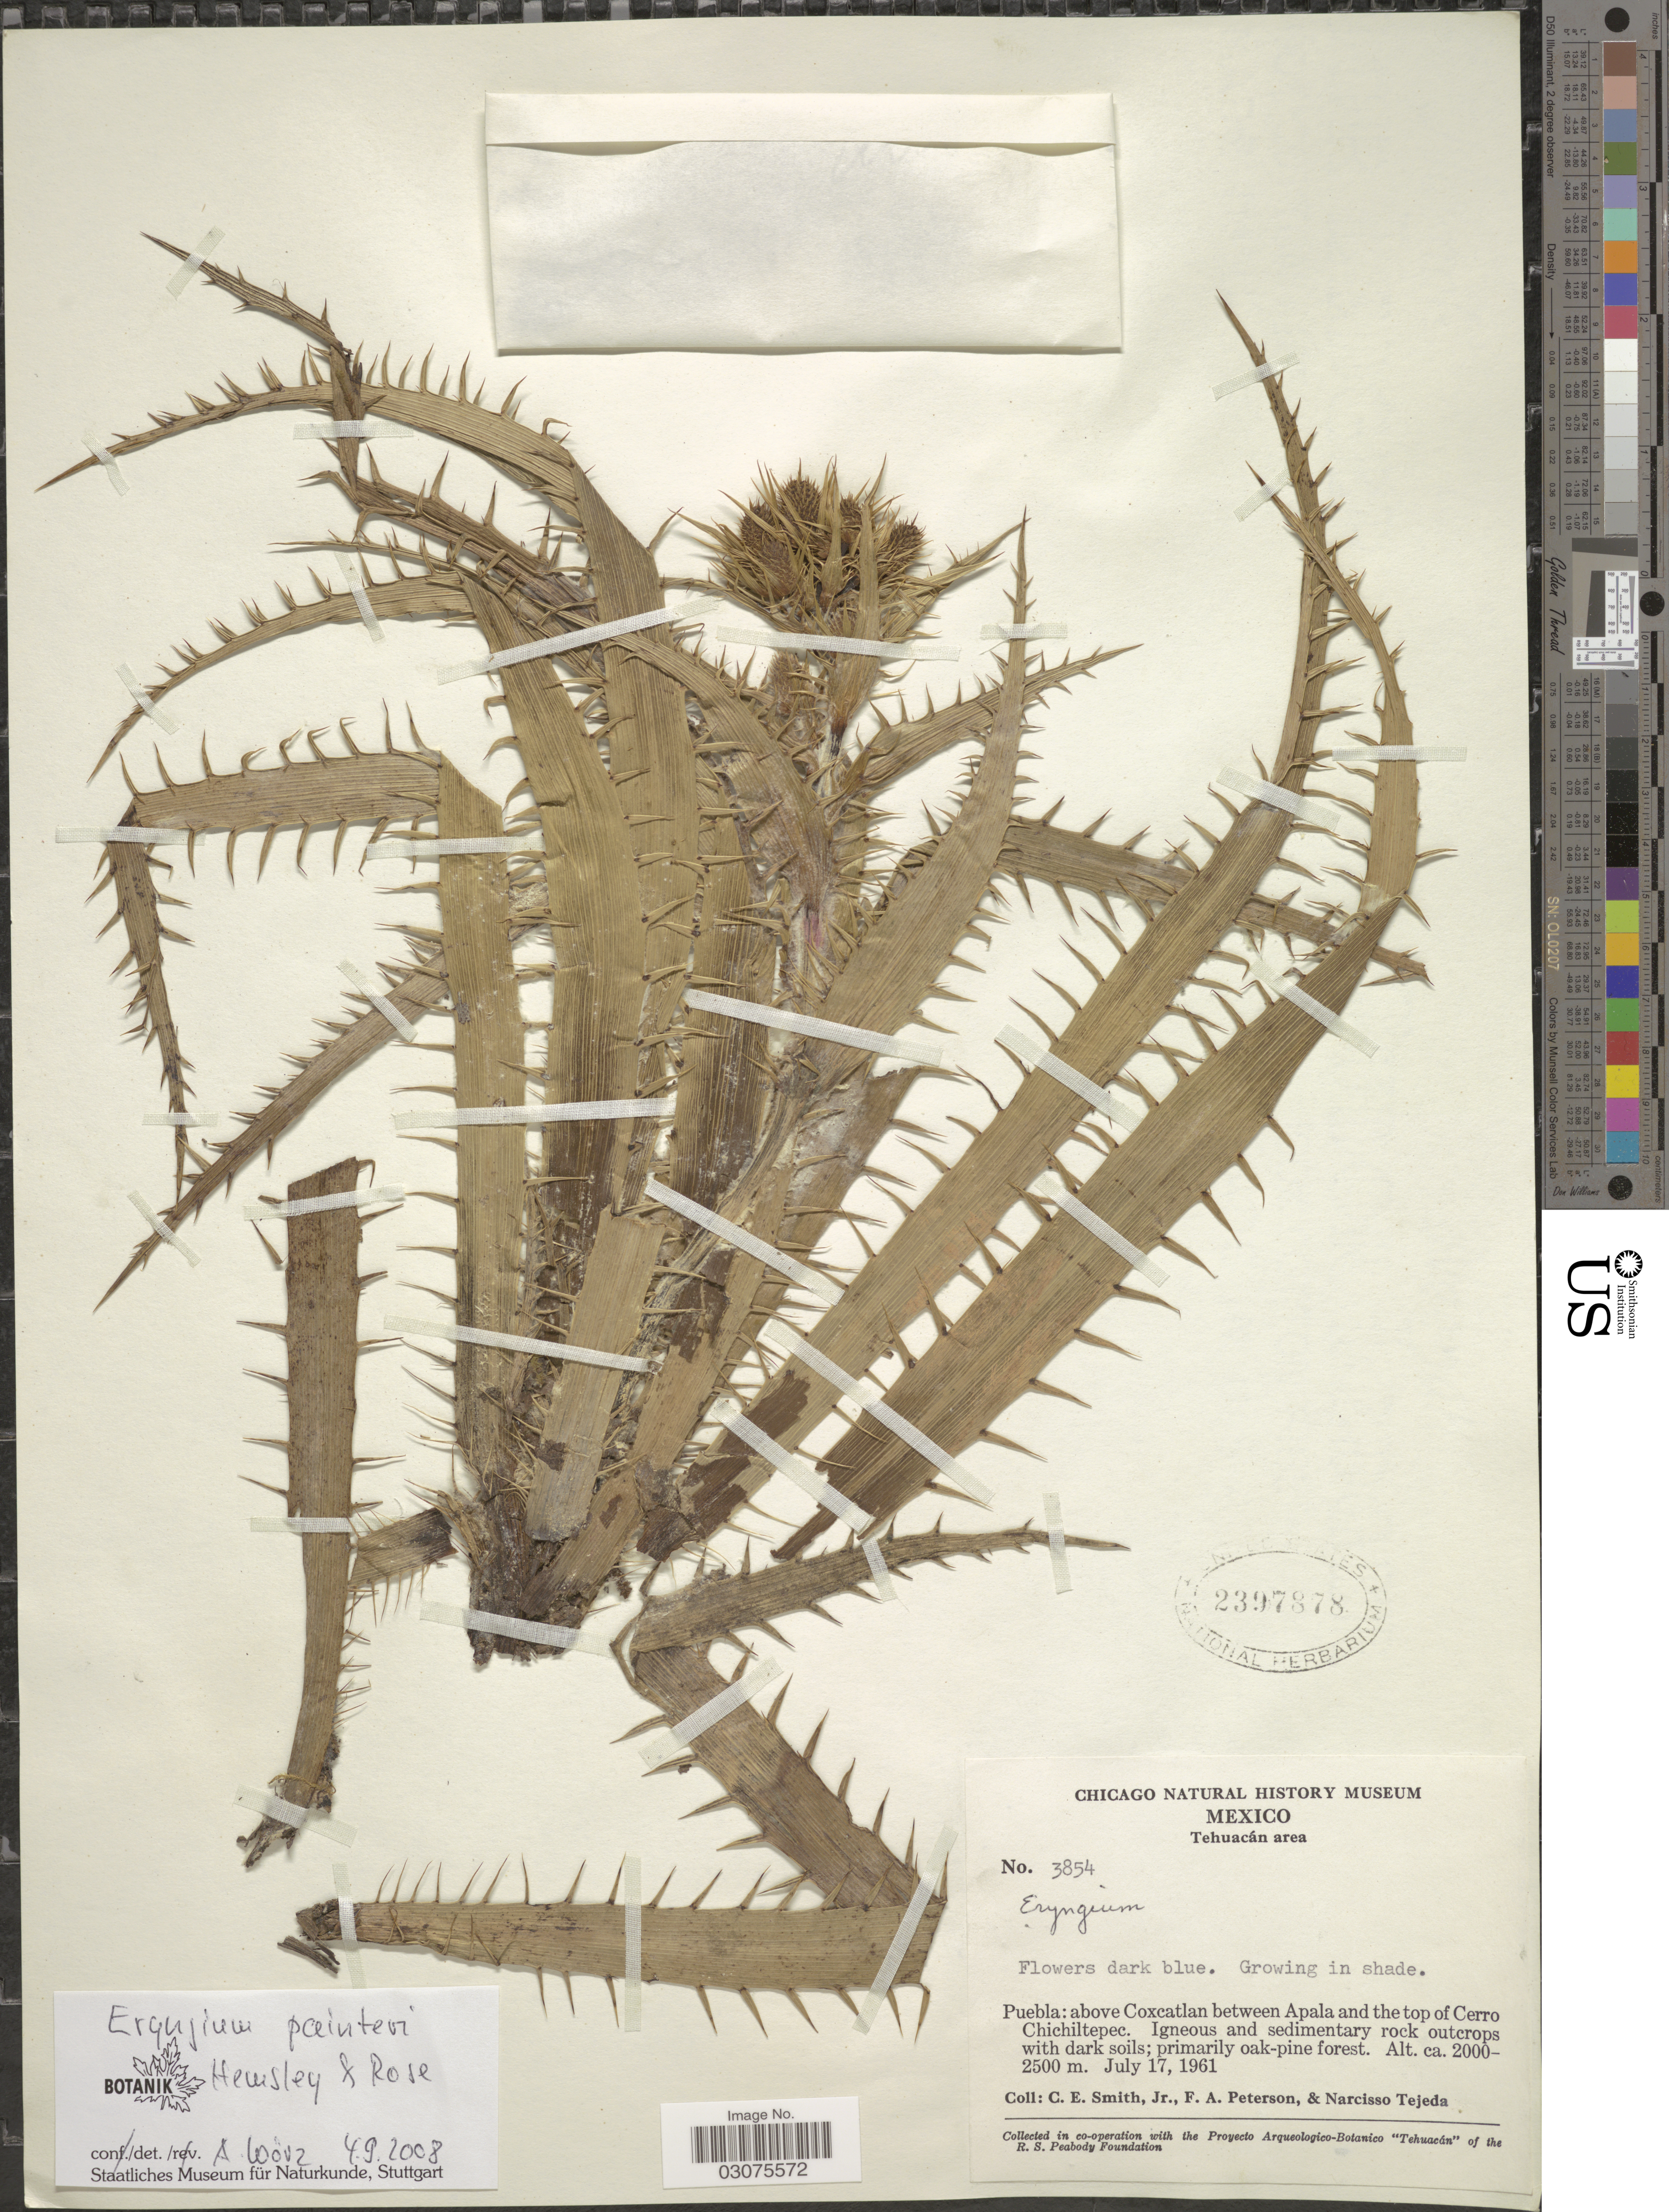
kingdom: Plantae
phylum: Tracheophyta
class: Magnoliopsida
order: Apiales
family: Apiaceae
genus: Eryngium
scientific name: Eryngium deppeanum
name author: Schltdl. & Cham.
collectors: C. E. Smith Jr., F. A. Peterson & N. Tejeda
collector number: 3854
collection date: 1961-07-17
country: Mexico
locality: Tehuacán area, above Coxcatlan between Apala and the top of Cerro Chichiltepec.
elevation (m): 2000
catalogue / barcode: US 2397878